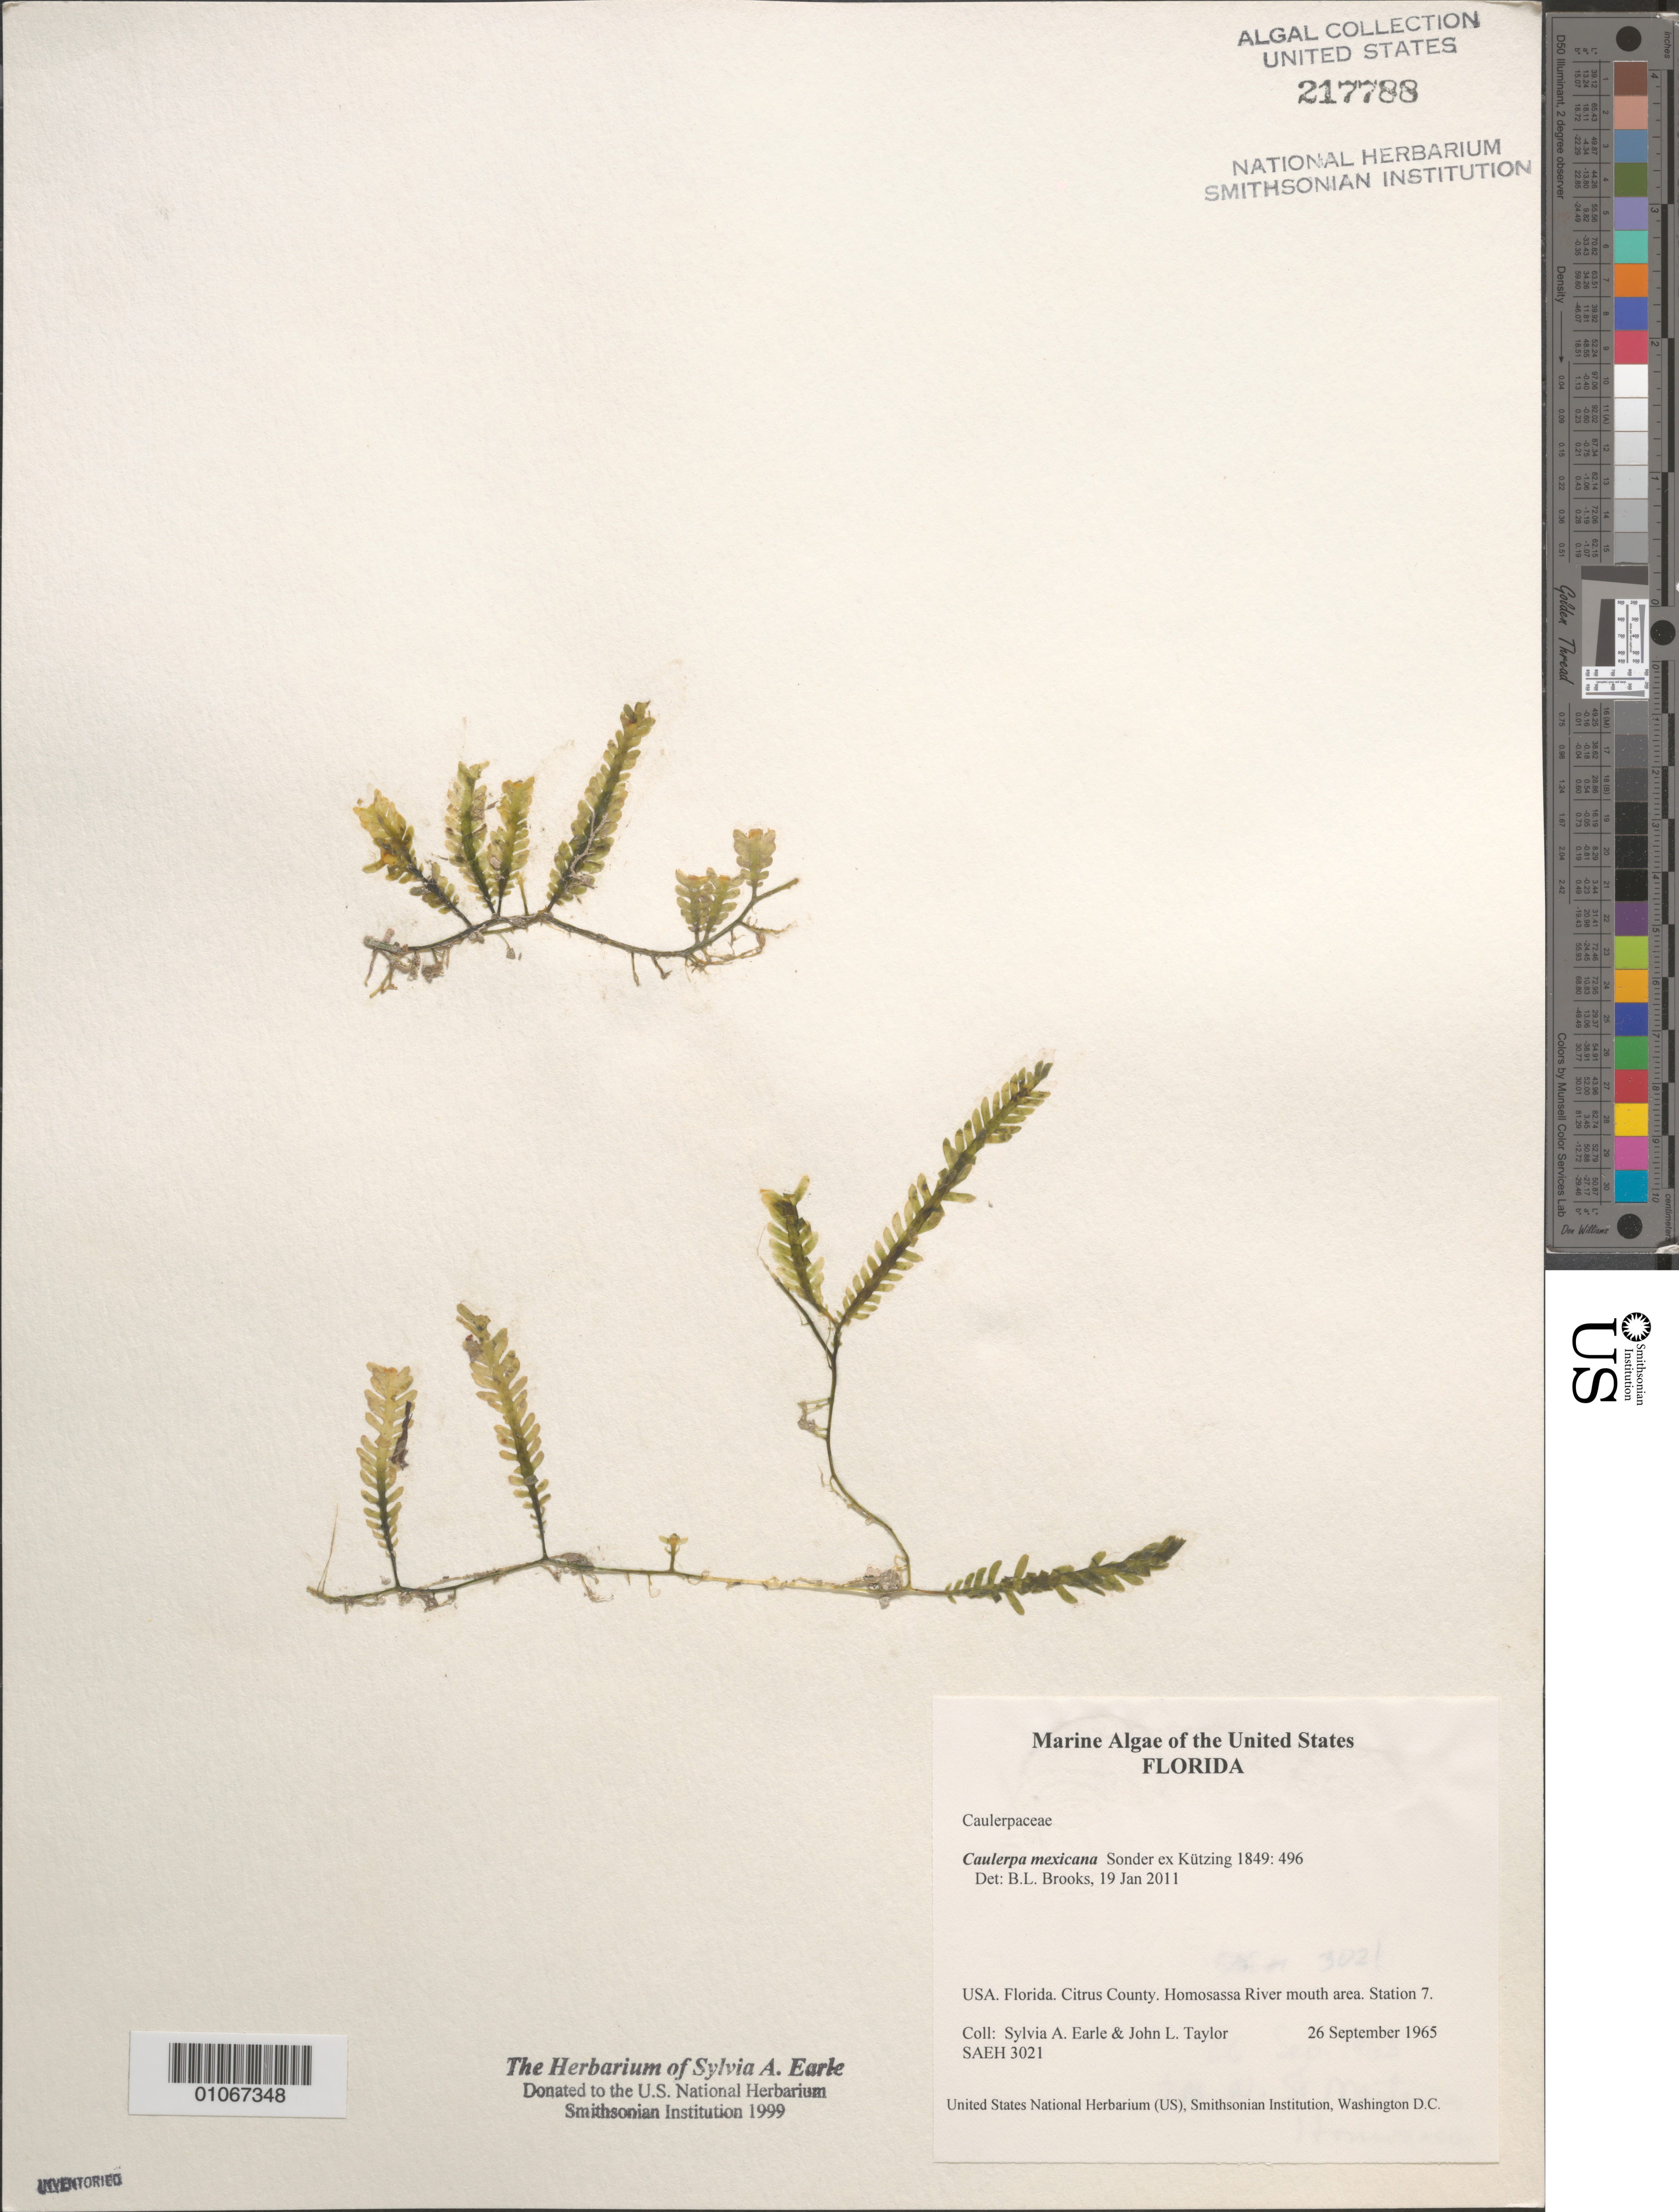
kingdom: Plantae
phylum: Chlorophyta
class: Ulvophyceae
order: Bryopsidales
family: Caulerpaceae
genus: Caulerpa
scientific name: Caulerpa mexicana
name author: Sond. ex Kütz.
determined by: Brooks, B. L., (BOT), Smithsonian Institution - National Museum of Natural History (UNITED STATES)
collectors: S. A. Earle & J. L. Taylor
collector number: SAEH 3021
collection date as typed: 26 Sep 1965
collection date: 1965-09-26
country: United States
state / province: Florida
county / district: Citrus County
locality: Station 7, Homosassa River mouth area, Gulf of Mexico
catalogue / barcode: US 217788